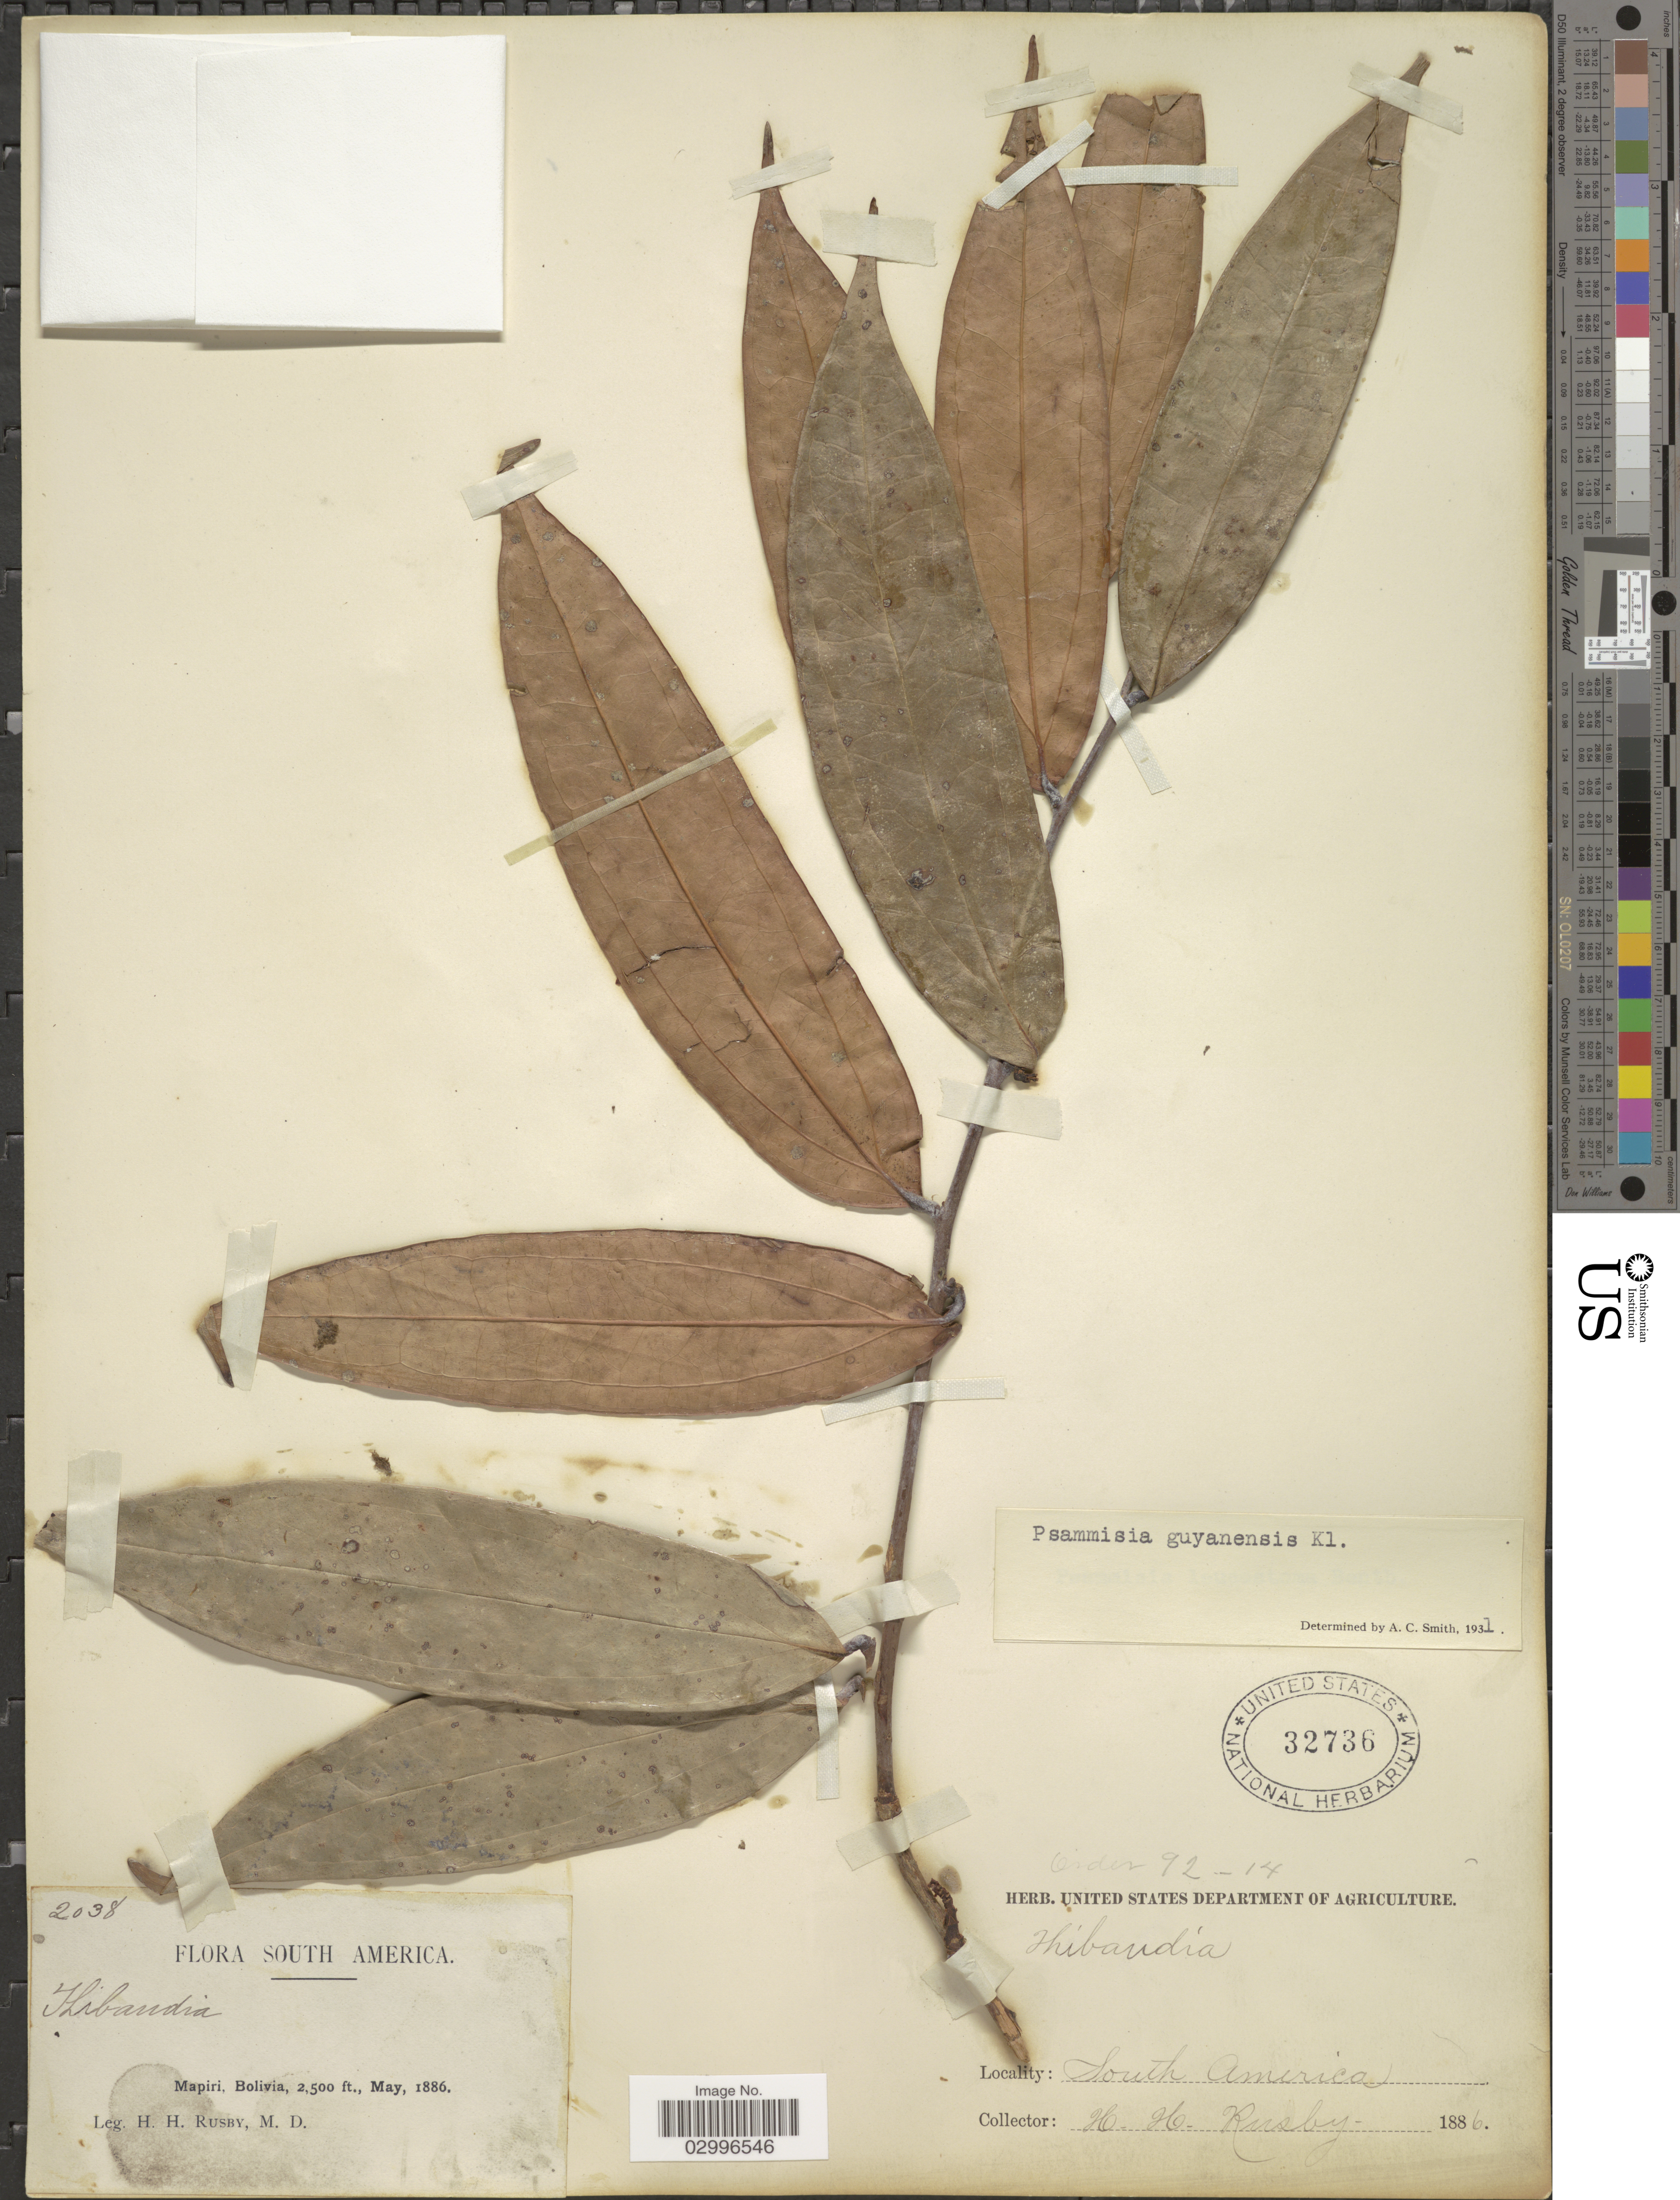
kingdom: Plantae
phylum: Tracheophyta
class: Magnoliopsida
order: Ericales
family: Ericaceae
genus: Psammisia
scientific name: Psammisia guianensis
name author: Klotzsch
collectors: H. H. Rusby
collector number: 2038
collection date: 1886-05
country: Bolivia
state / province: La Páz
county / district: Larecaja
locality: Mapiri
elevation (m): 762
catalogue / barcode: US 32736